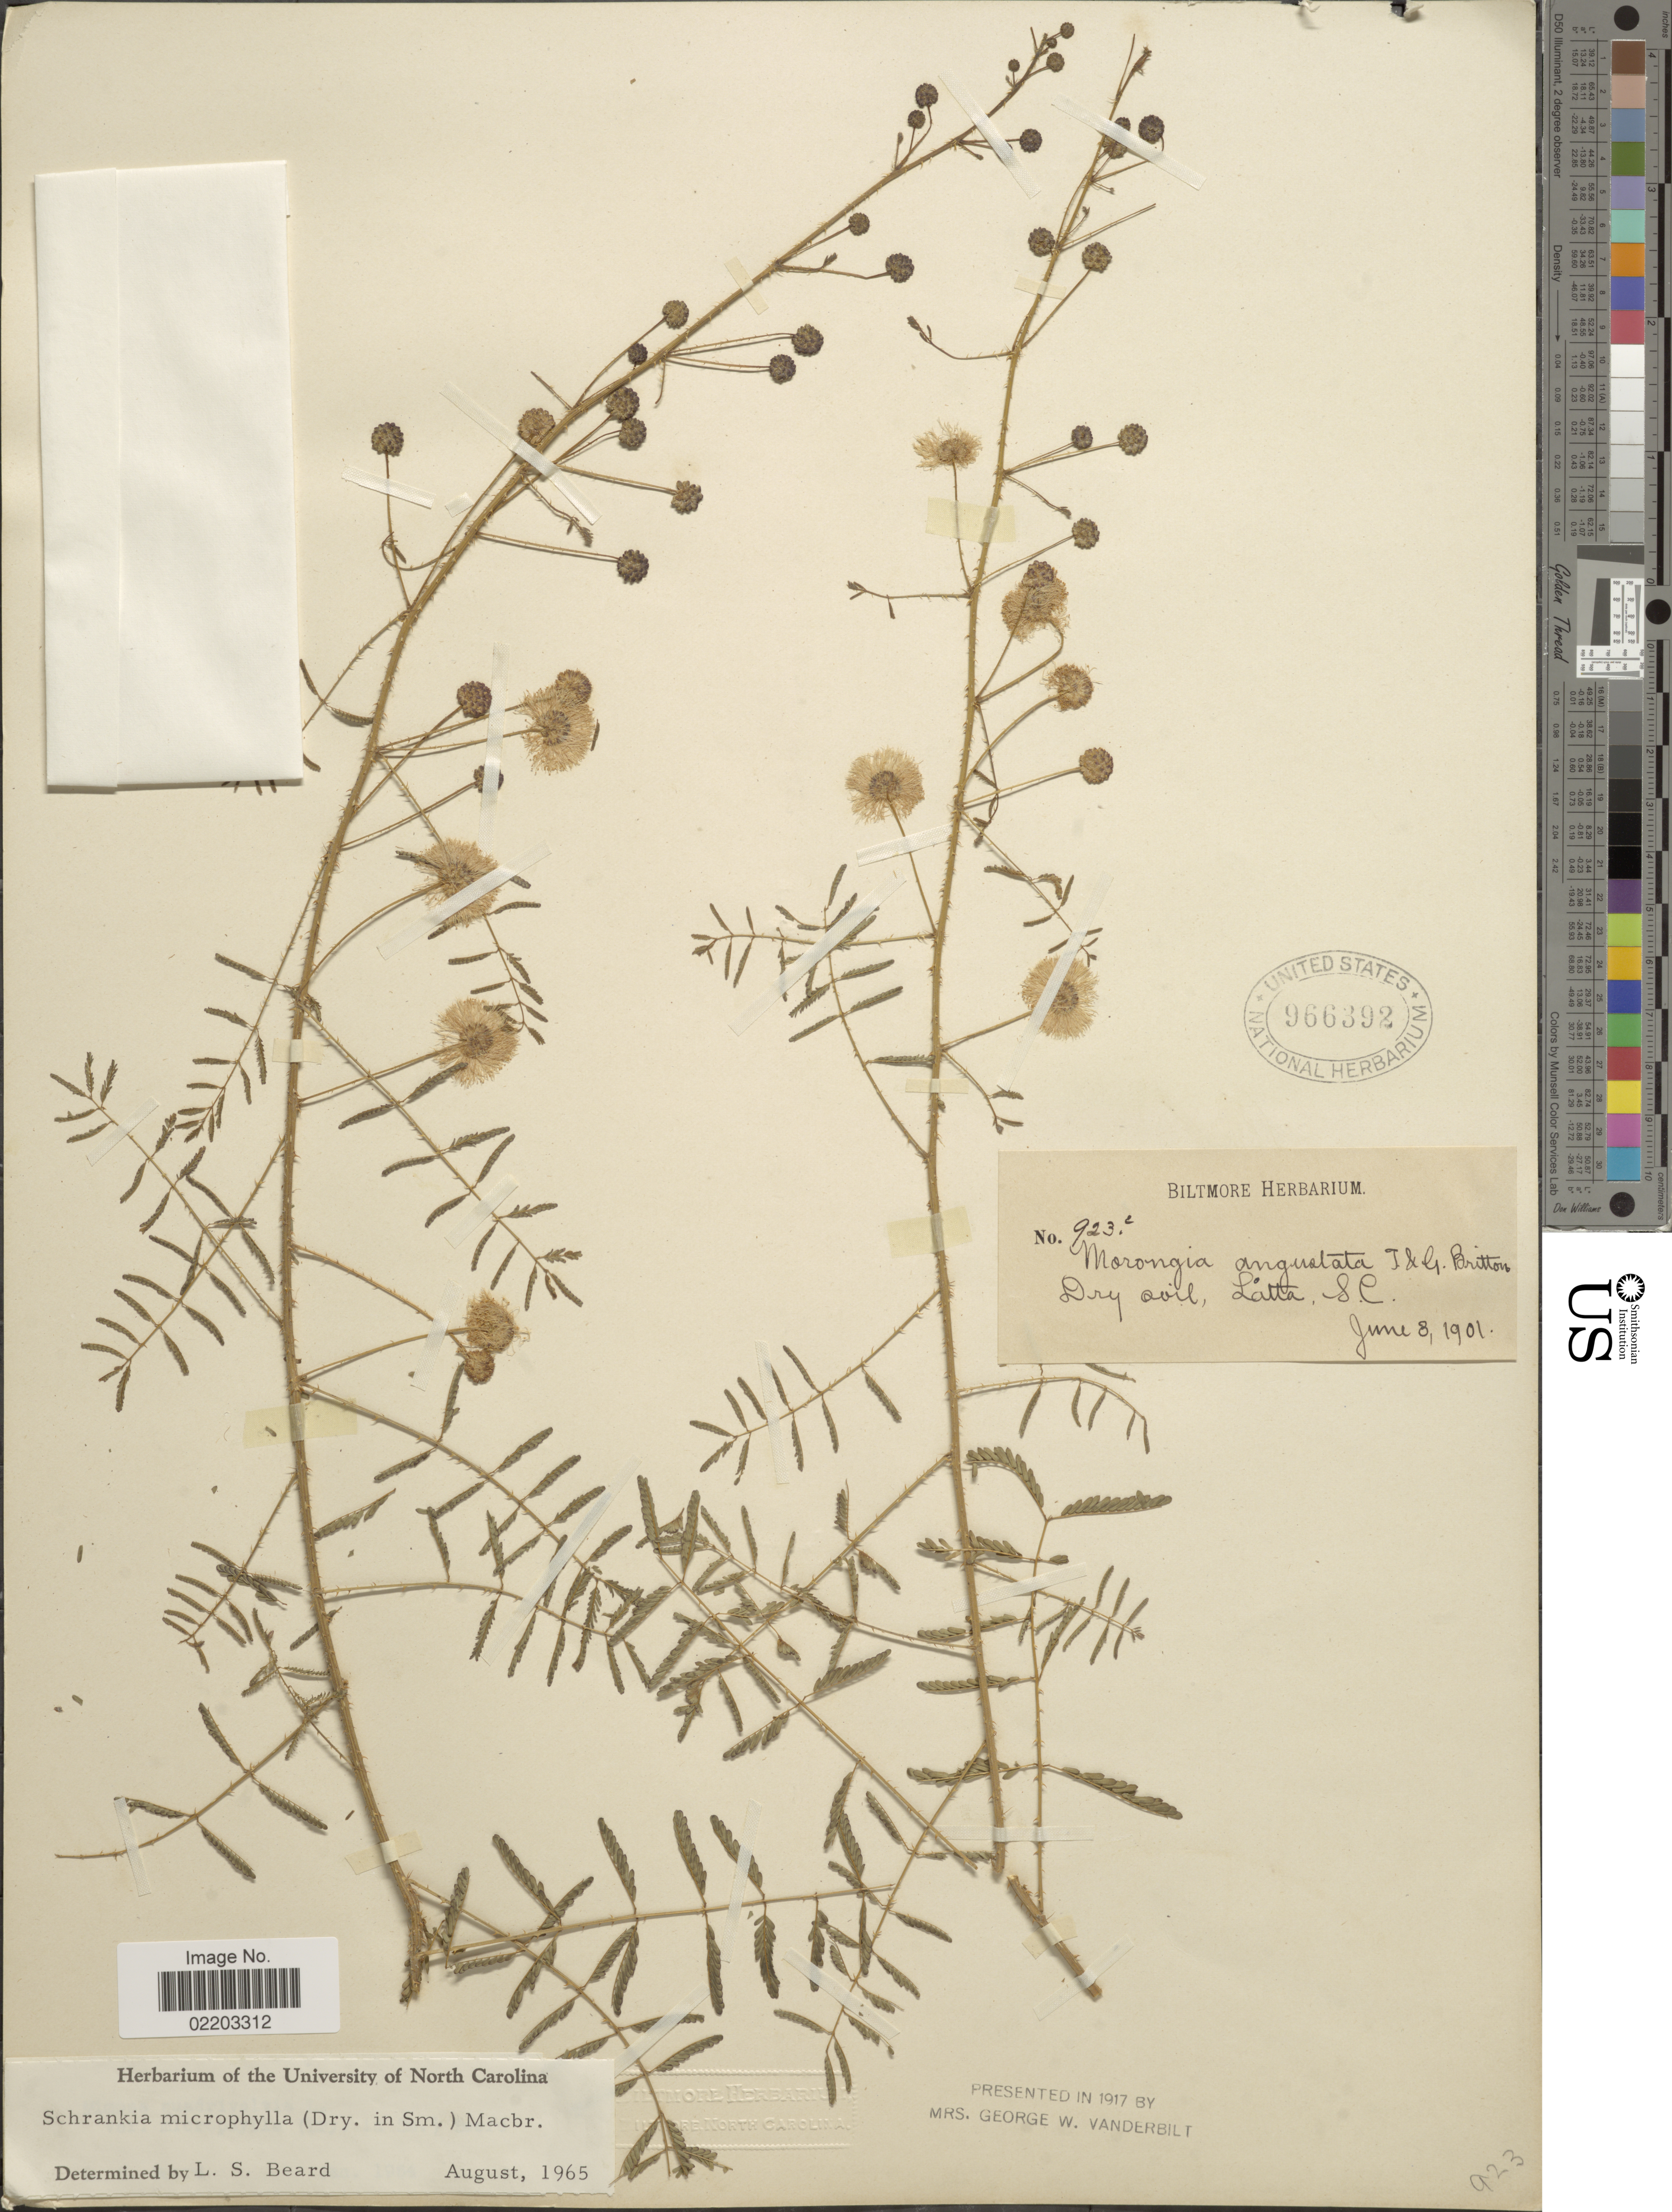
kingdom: Plantae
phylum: Tracheophyta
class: Magnoliopsida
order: Fabales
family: Fabaceae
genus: Mimosa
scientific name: Mimosa microphylla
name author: Dryand.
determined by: Strong, M. T., (US), Smithsonian Institution - National Museum of Natural History (UNITED STATES)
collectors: ex herb. Biltmore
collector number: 923c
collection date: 1901-06-03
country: United States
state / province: South Carolina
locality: Dry soil, Latta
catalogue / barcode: US 966392